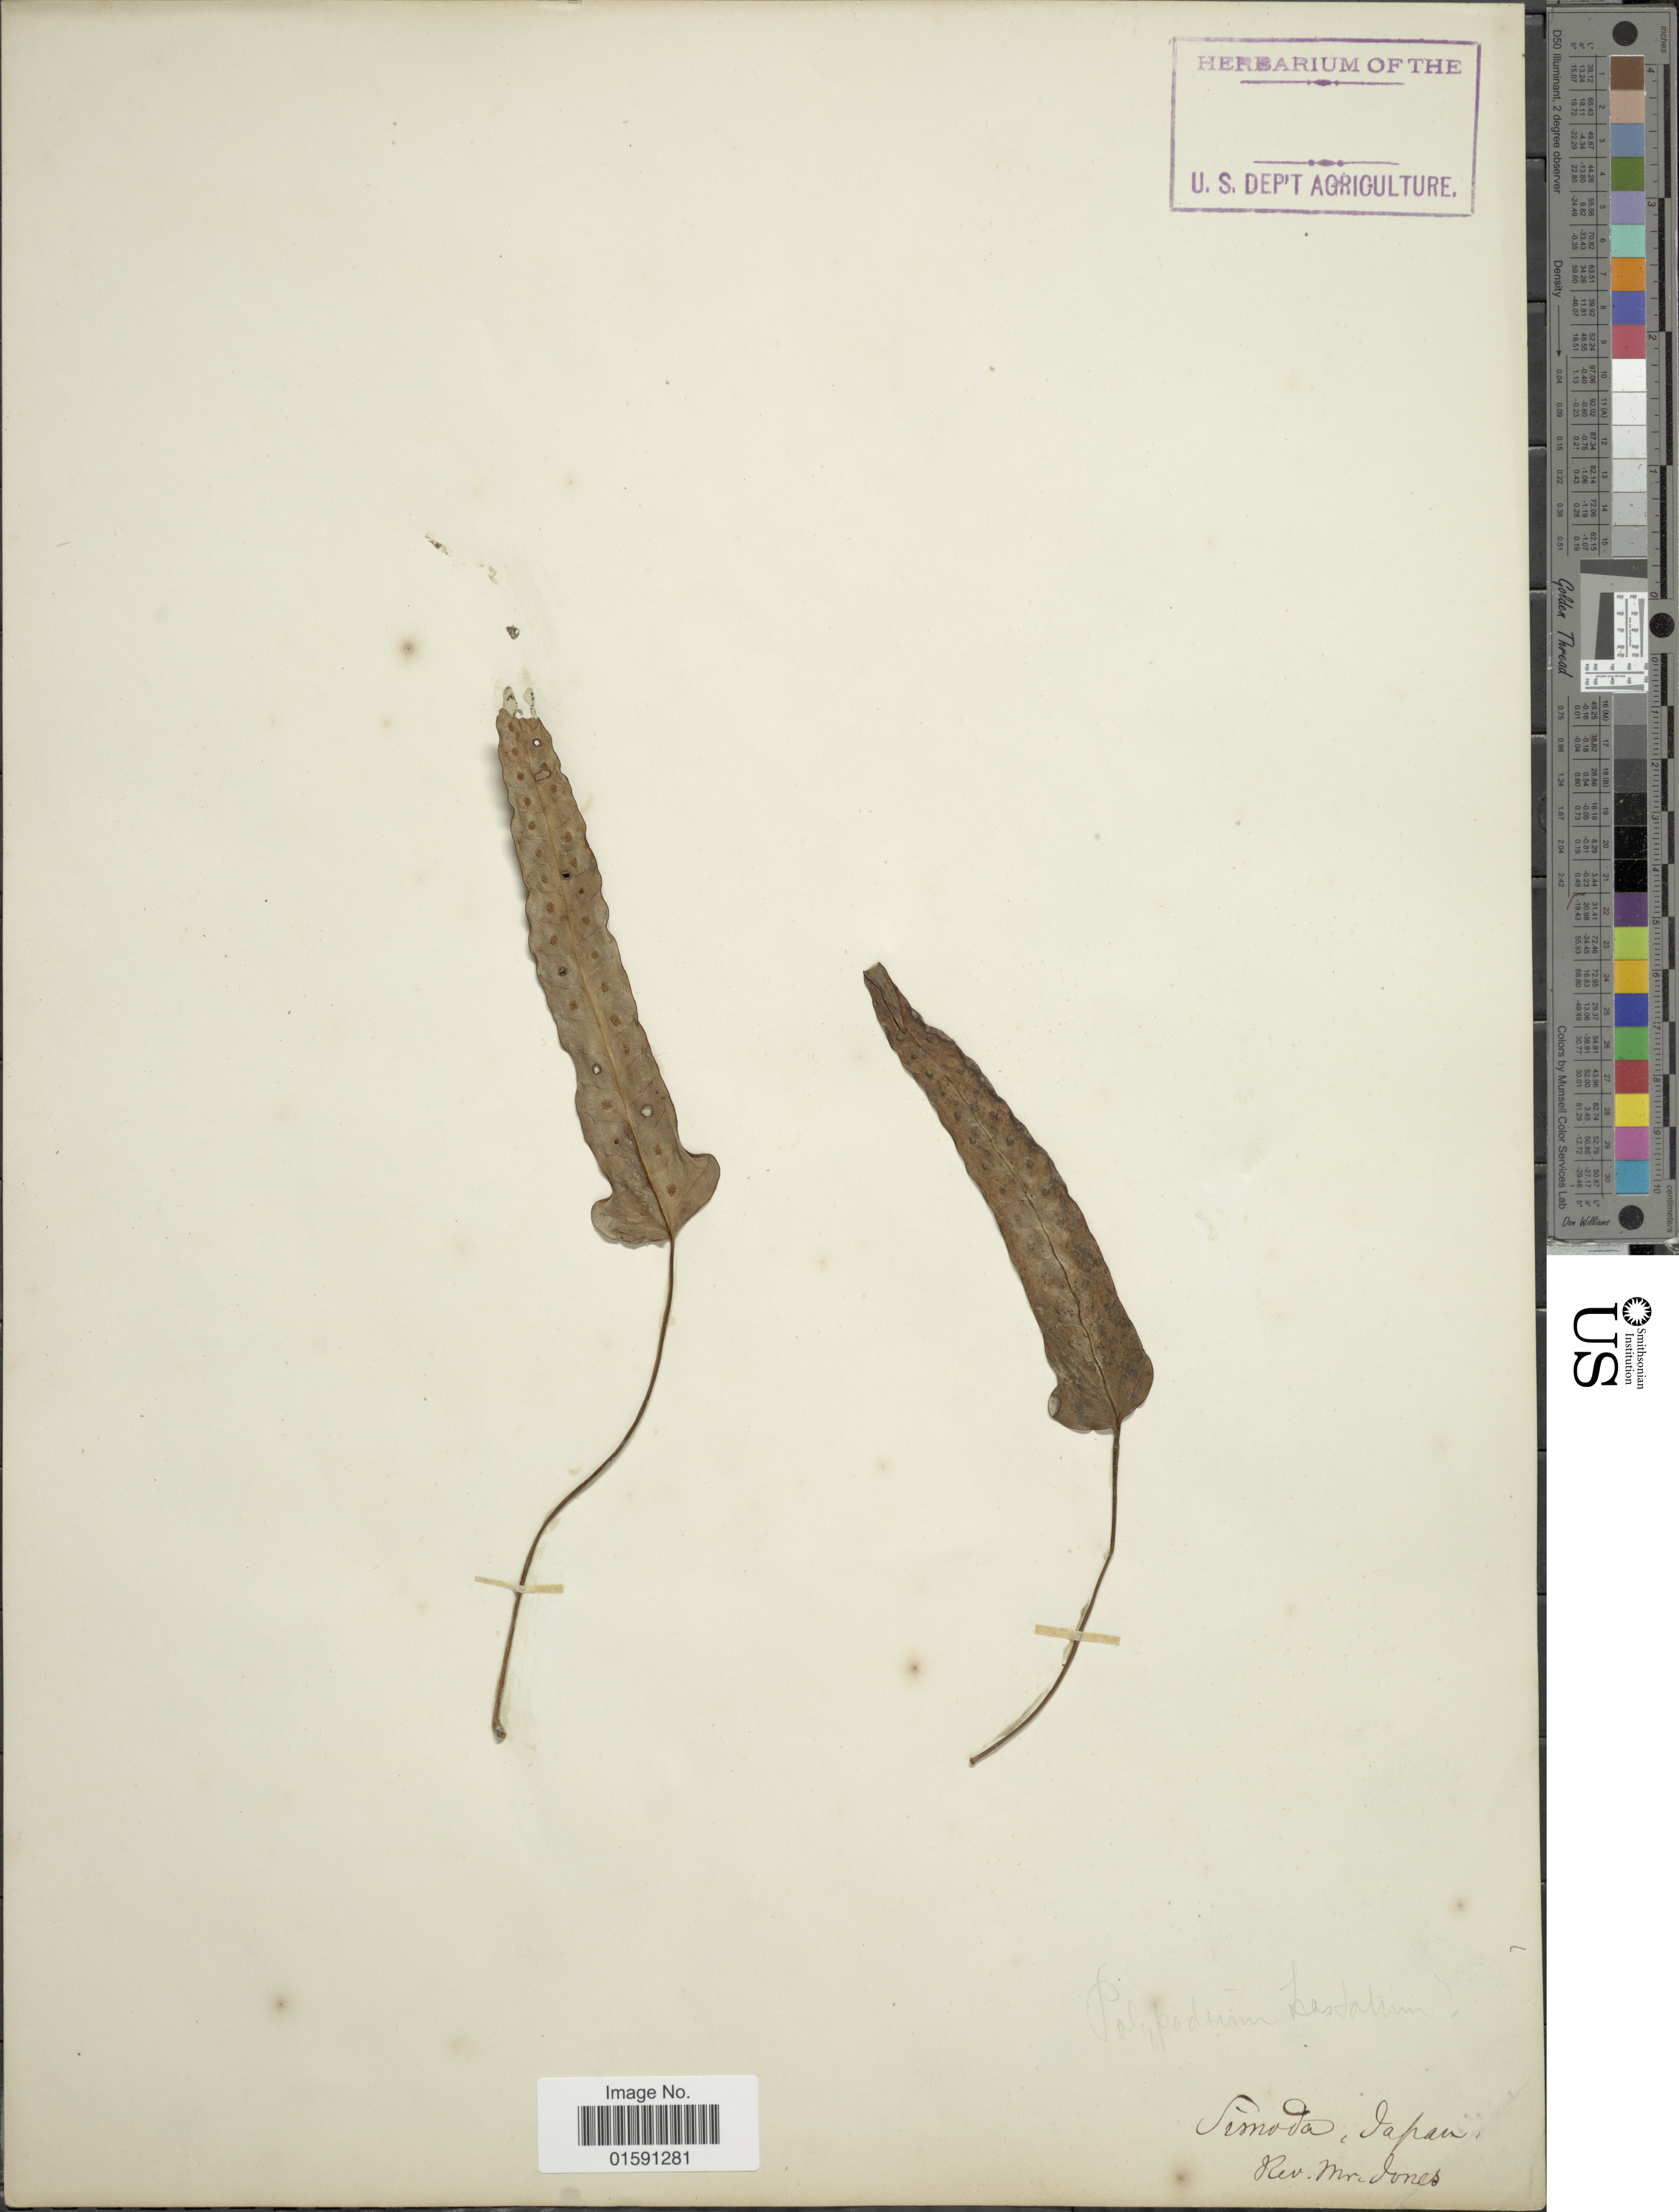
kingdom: Plantae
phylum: Tracheophyta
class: Polypodiopsida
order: Polypodiales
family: Polypodiaceae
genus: Selliguea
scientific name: Selliguea hastata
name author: (Thunb.) Fraser-Jenk.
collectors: Jones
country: Japan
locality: Simoda.